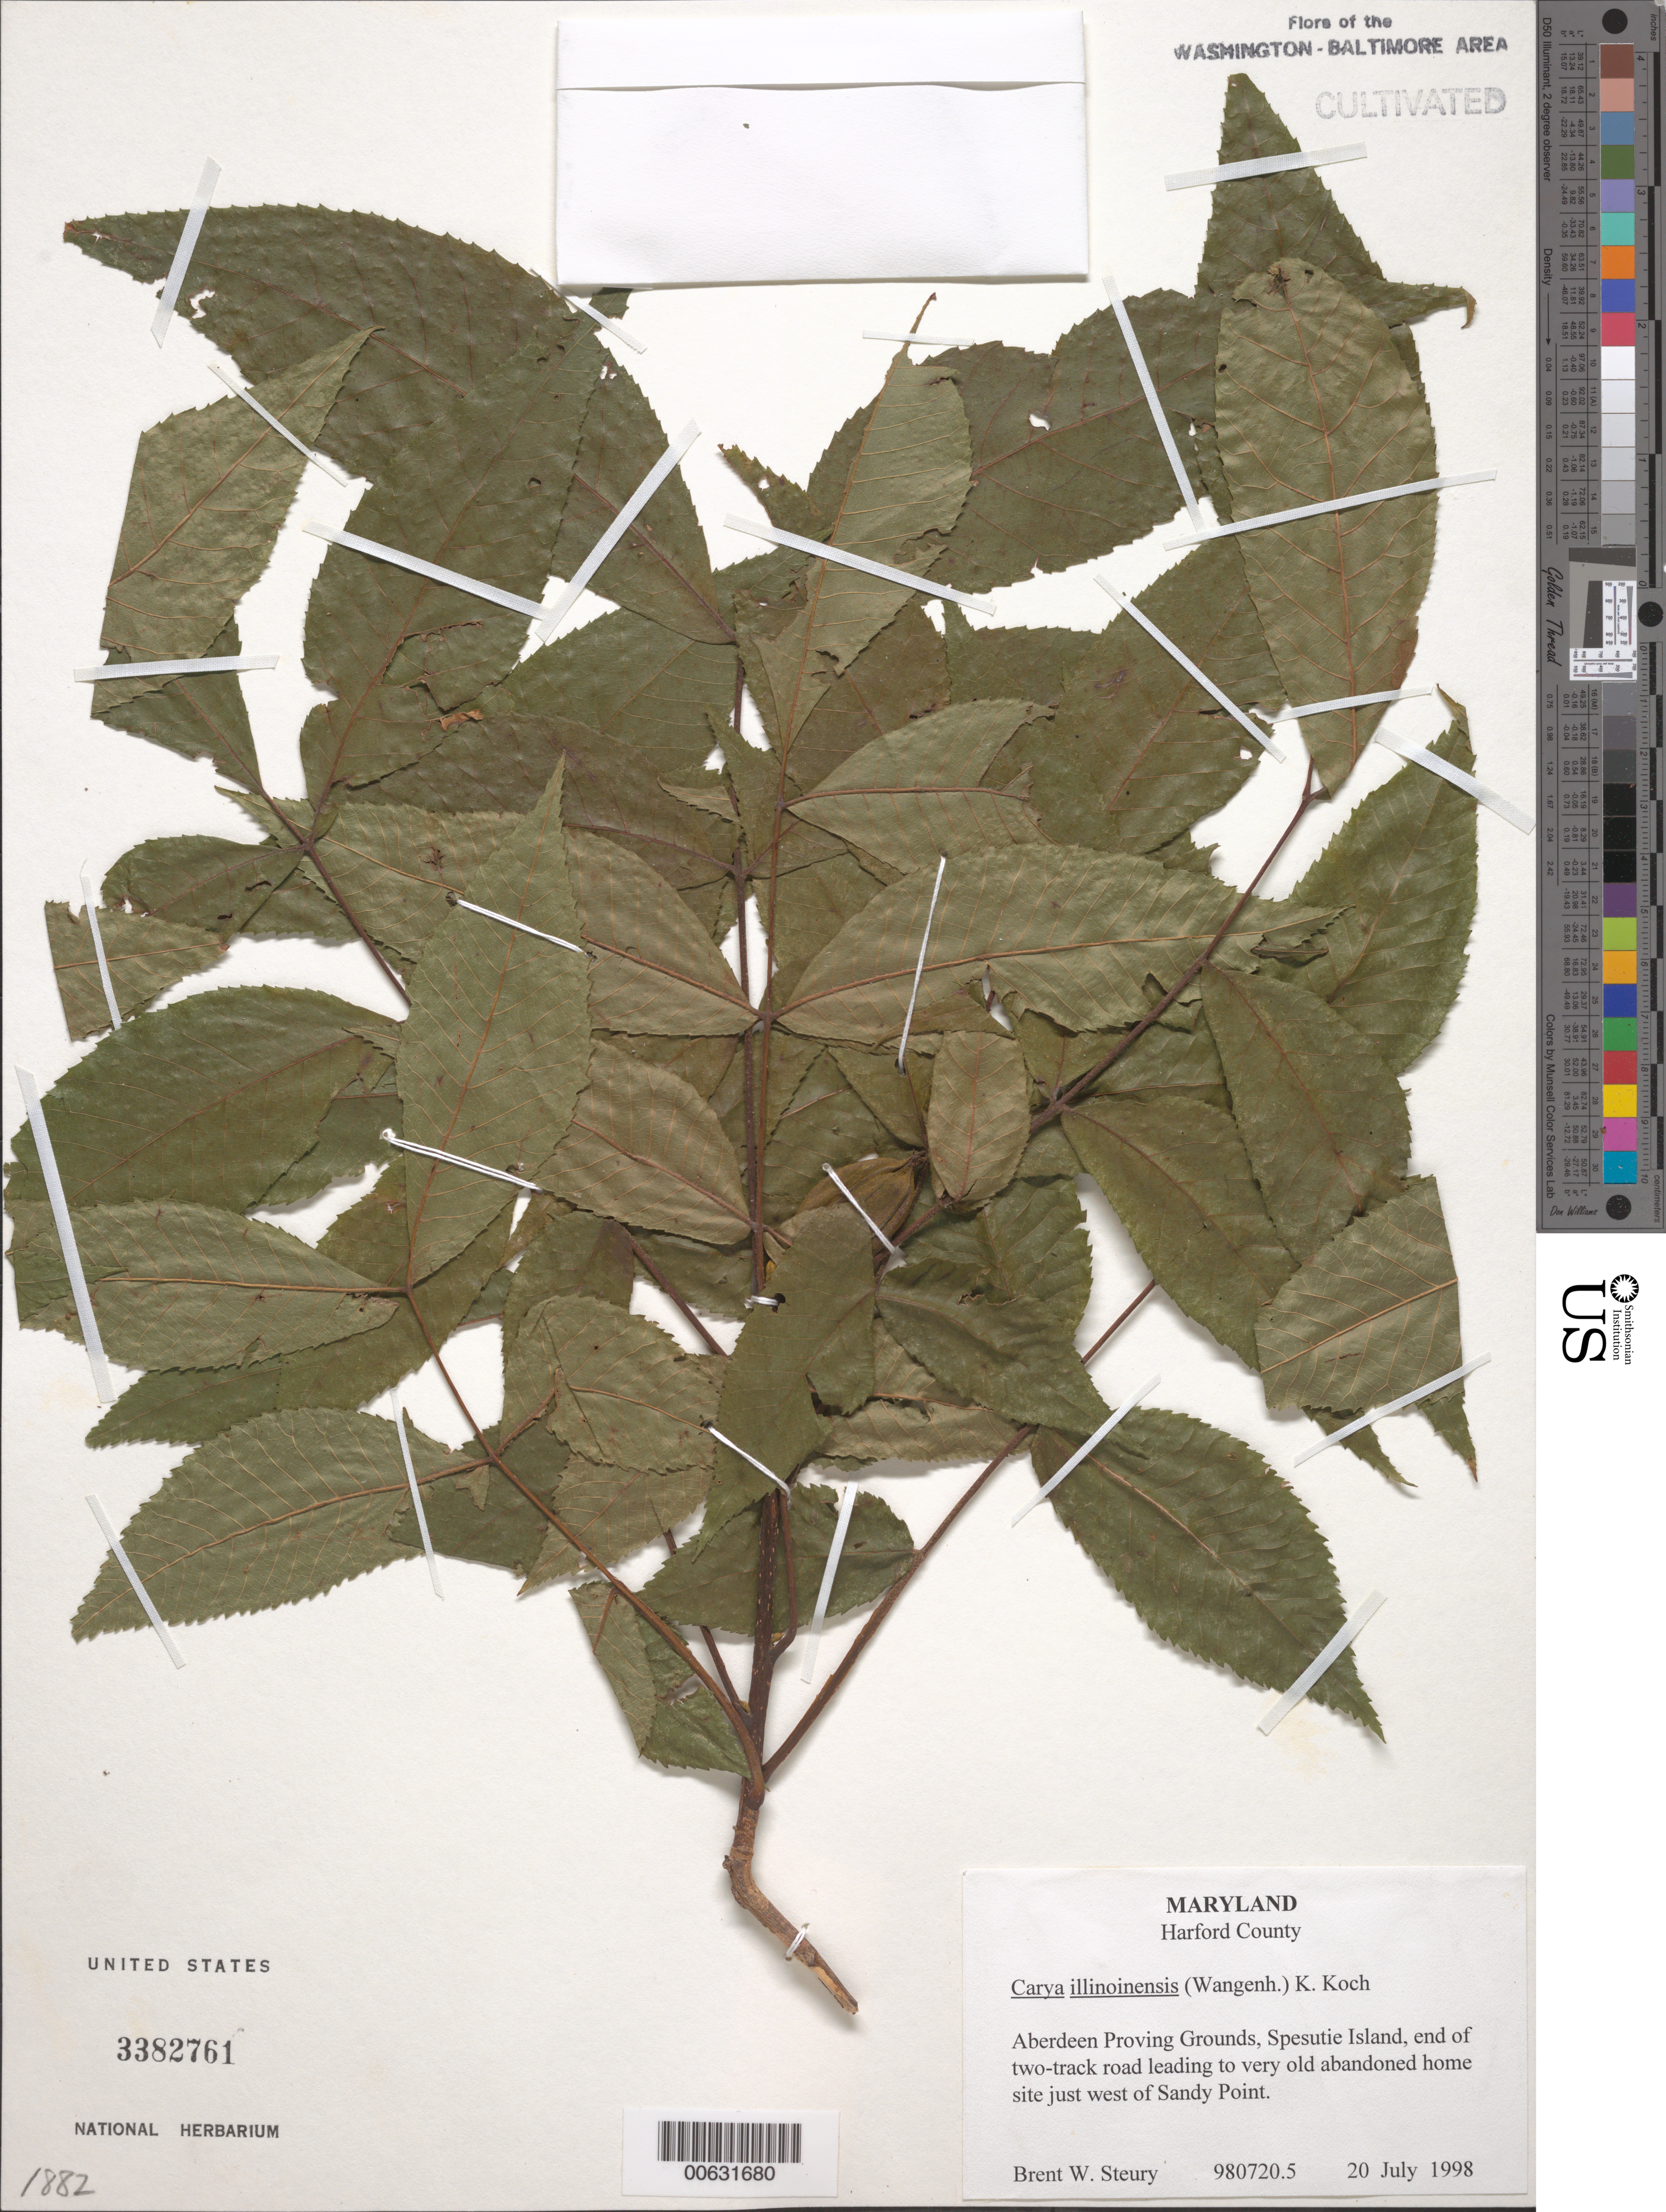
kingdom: Plantae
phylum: Tracheophyta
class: Magnoliopsida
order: Fagales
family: Juglandaceae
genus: Carya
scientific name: Carya illinoinensis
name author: (Wangenh.) K. Koch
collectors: B. Steury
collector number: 980720.5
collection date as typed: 20 Jul 1998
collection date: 1998-07-20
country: United States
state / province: Maryland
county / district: Harford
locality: Aberdeen Proving Ground, Spesutie Island, road to abandoned home site just west of Sandy Point.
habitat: Grassy edge of two-track road.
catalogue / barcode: US 3382761